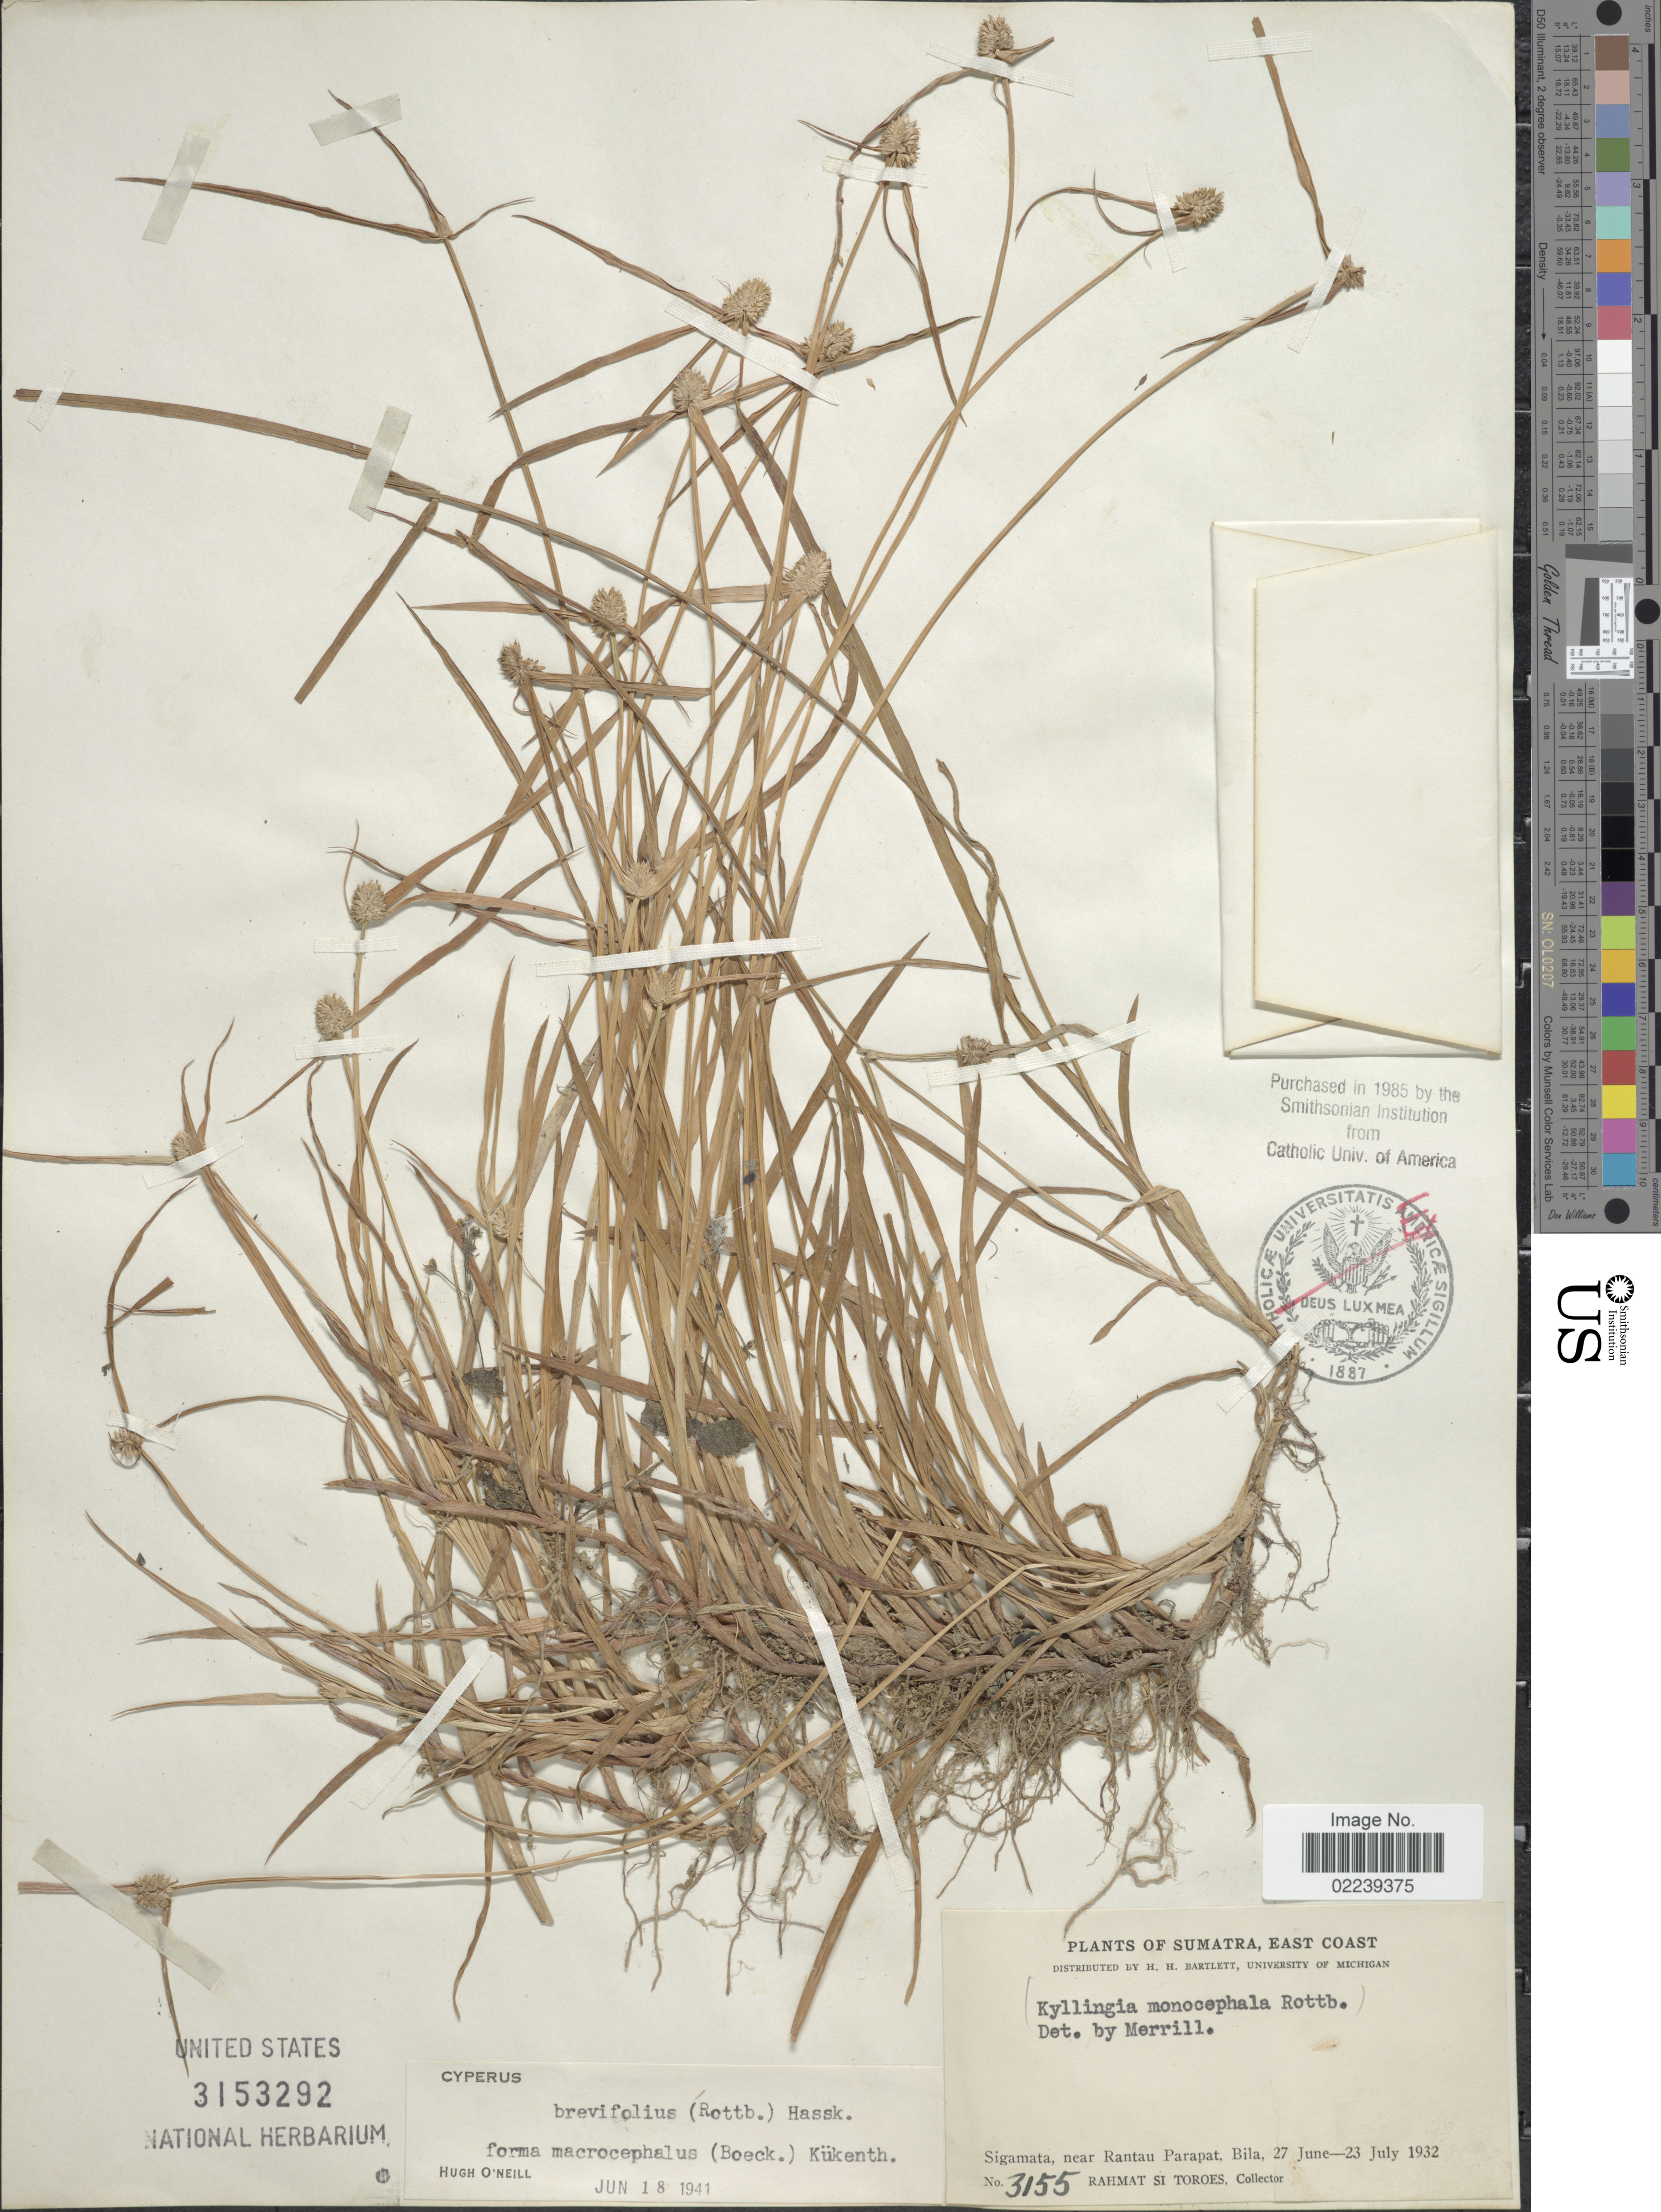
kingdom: Plantae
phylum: Tracheophyta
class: Liliopsida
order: Poales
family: Cyperaceae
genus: Cyperus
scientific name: Cyperus brevifolius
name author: (Rottb.) Hassk.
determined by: Strong, M. T., (US), Smithsonian Institution - National Museum of Natural History (UNITED STATES)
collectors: Rahmat Si Boeea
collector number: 3155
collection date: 1932-06-27/1932-07-23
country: Indonesia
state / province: Sumatra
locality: East Coast, Sigamata, near Rantau Parapat, Bila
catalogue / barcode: US 3153292